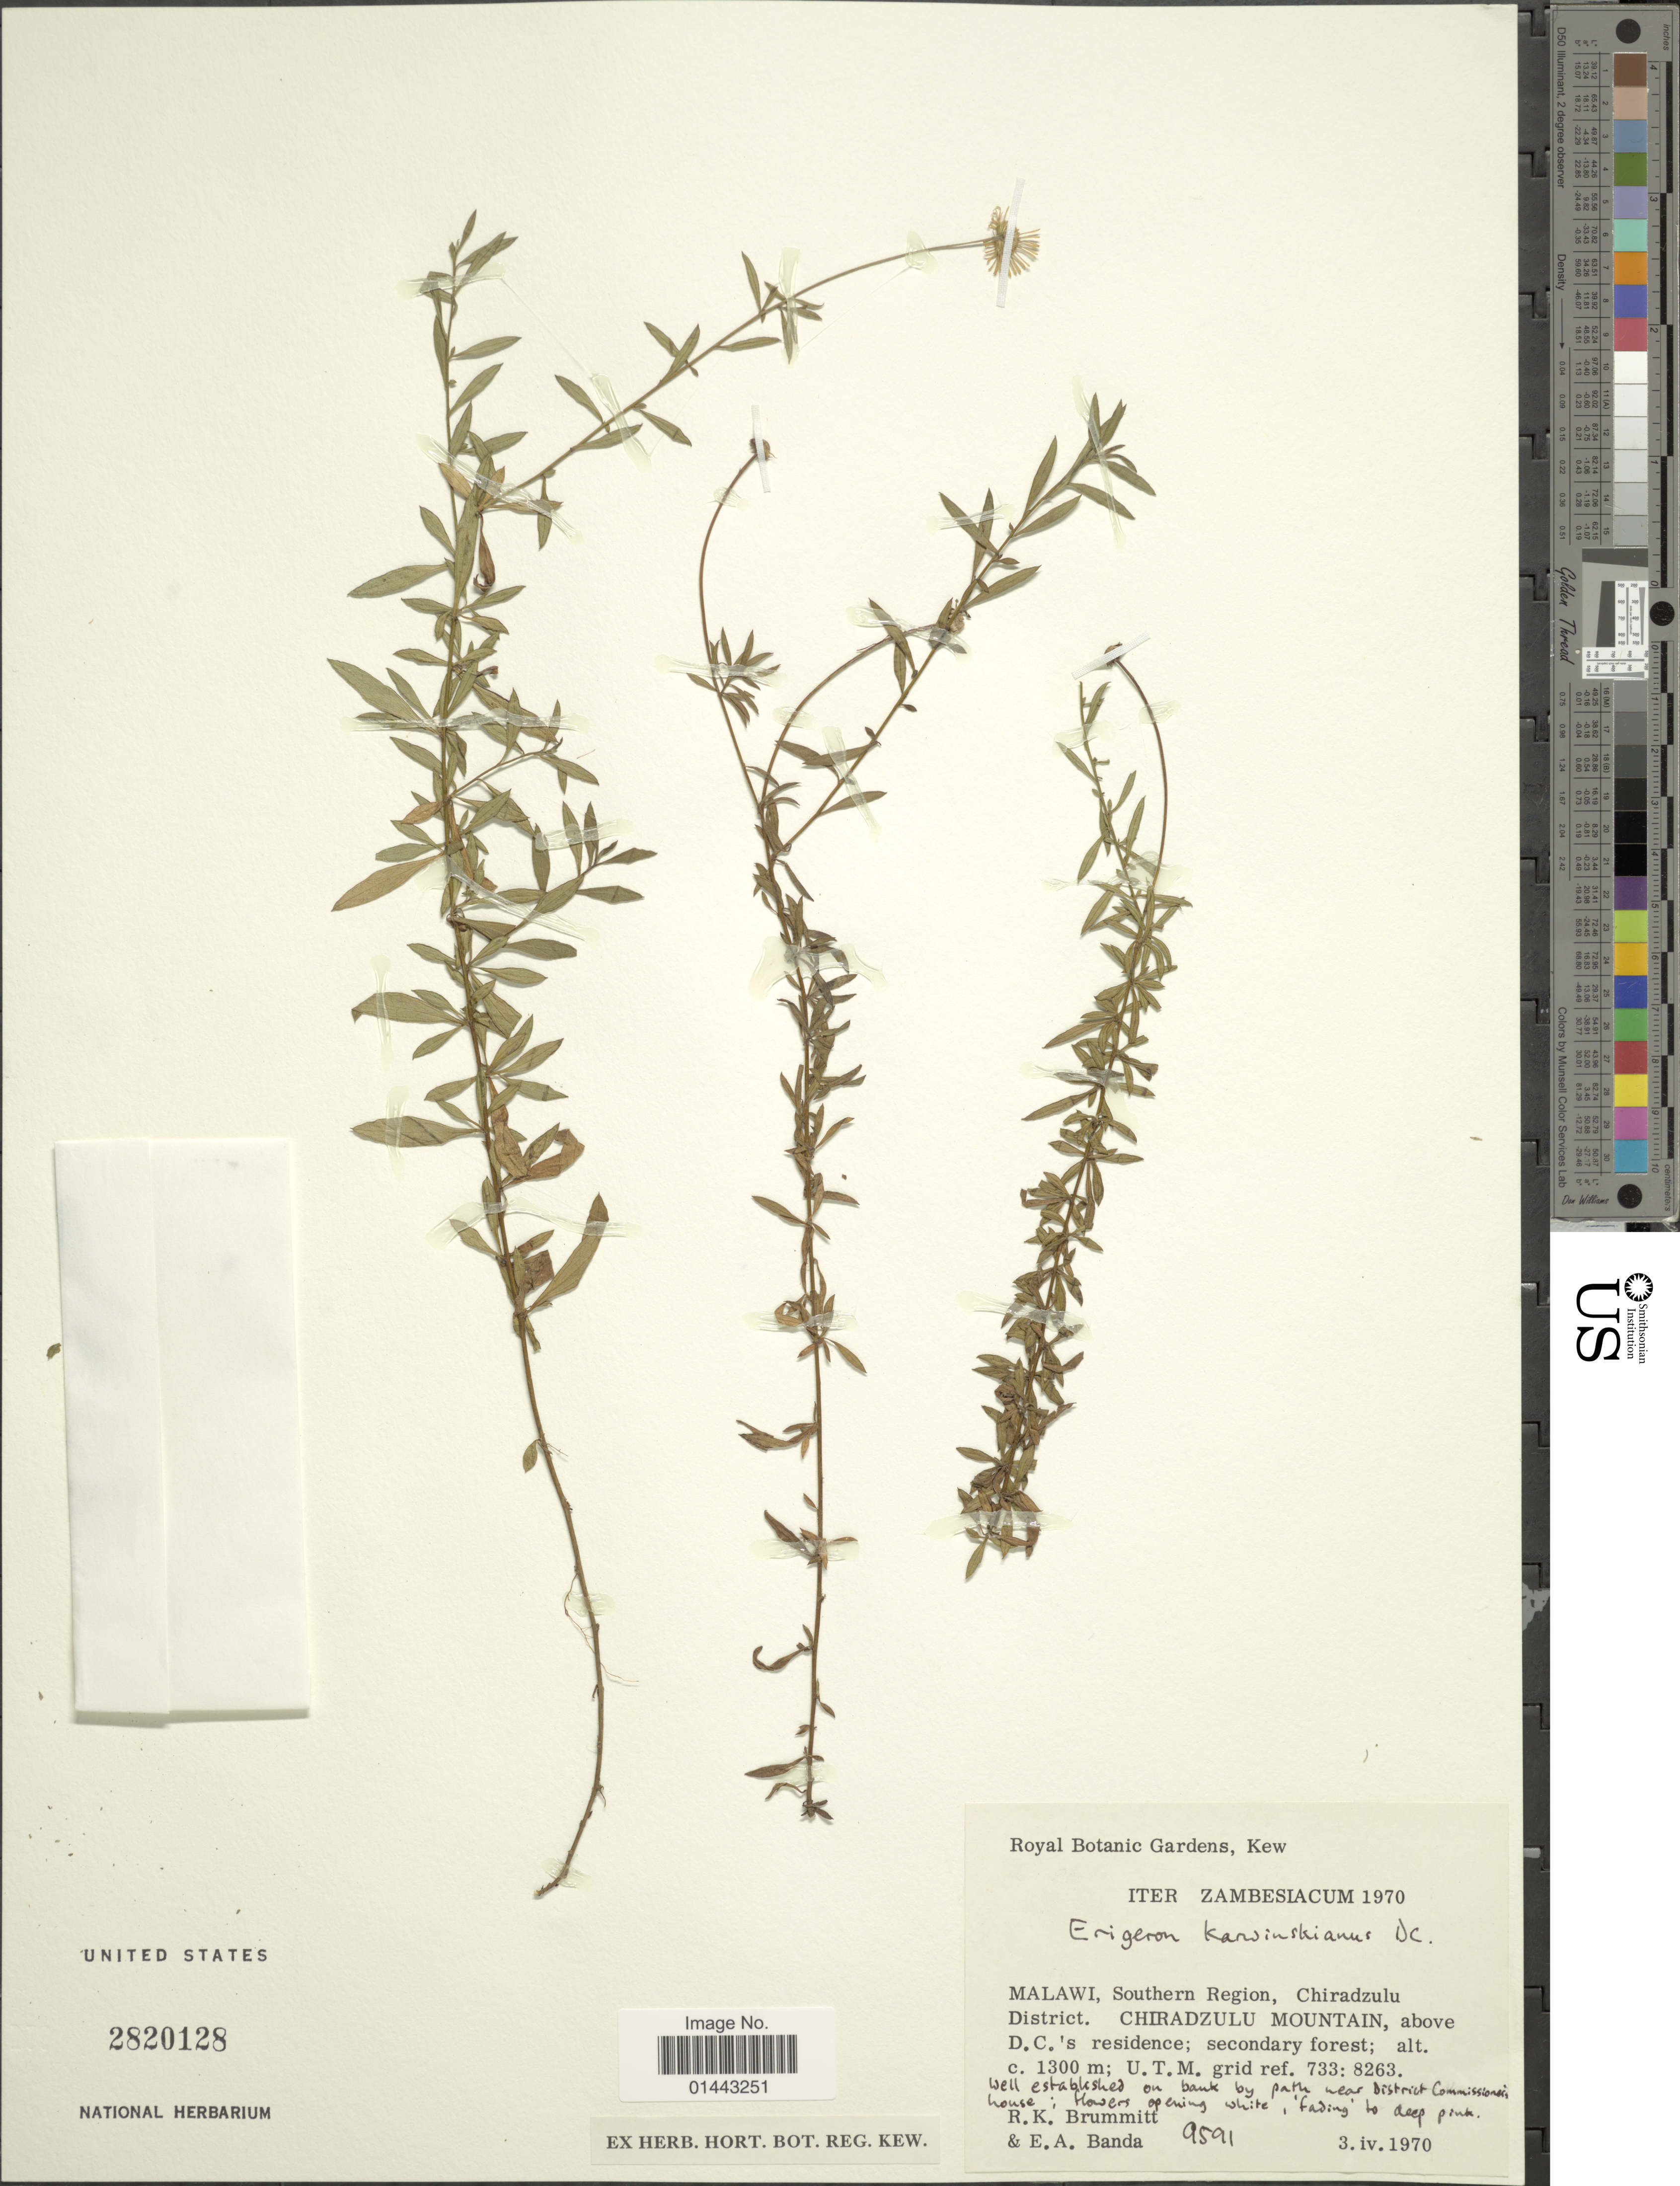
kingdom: Plantae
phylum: Tracheophyta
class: Magnoliopsida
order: Asterales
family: Asteraceae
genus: Erigeron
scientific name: Erigeron karvinskianus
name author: DC.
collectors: R. K. Brummitt & E. Banda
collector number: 9591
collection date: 1970-04-03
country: Malawi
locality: Southern region, Chiradzulu District, Chiradzulu Mountain, above D.C.'s residence, secondary forest, well established on bank by path near District Commissionaris house.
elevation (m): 1300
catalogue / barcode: US 2820128